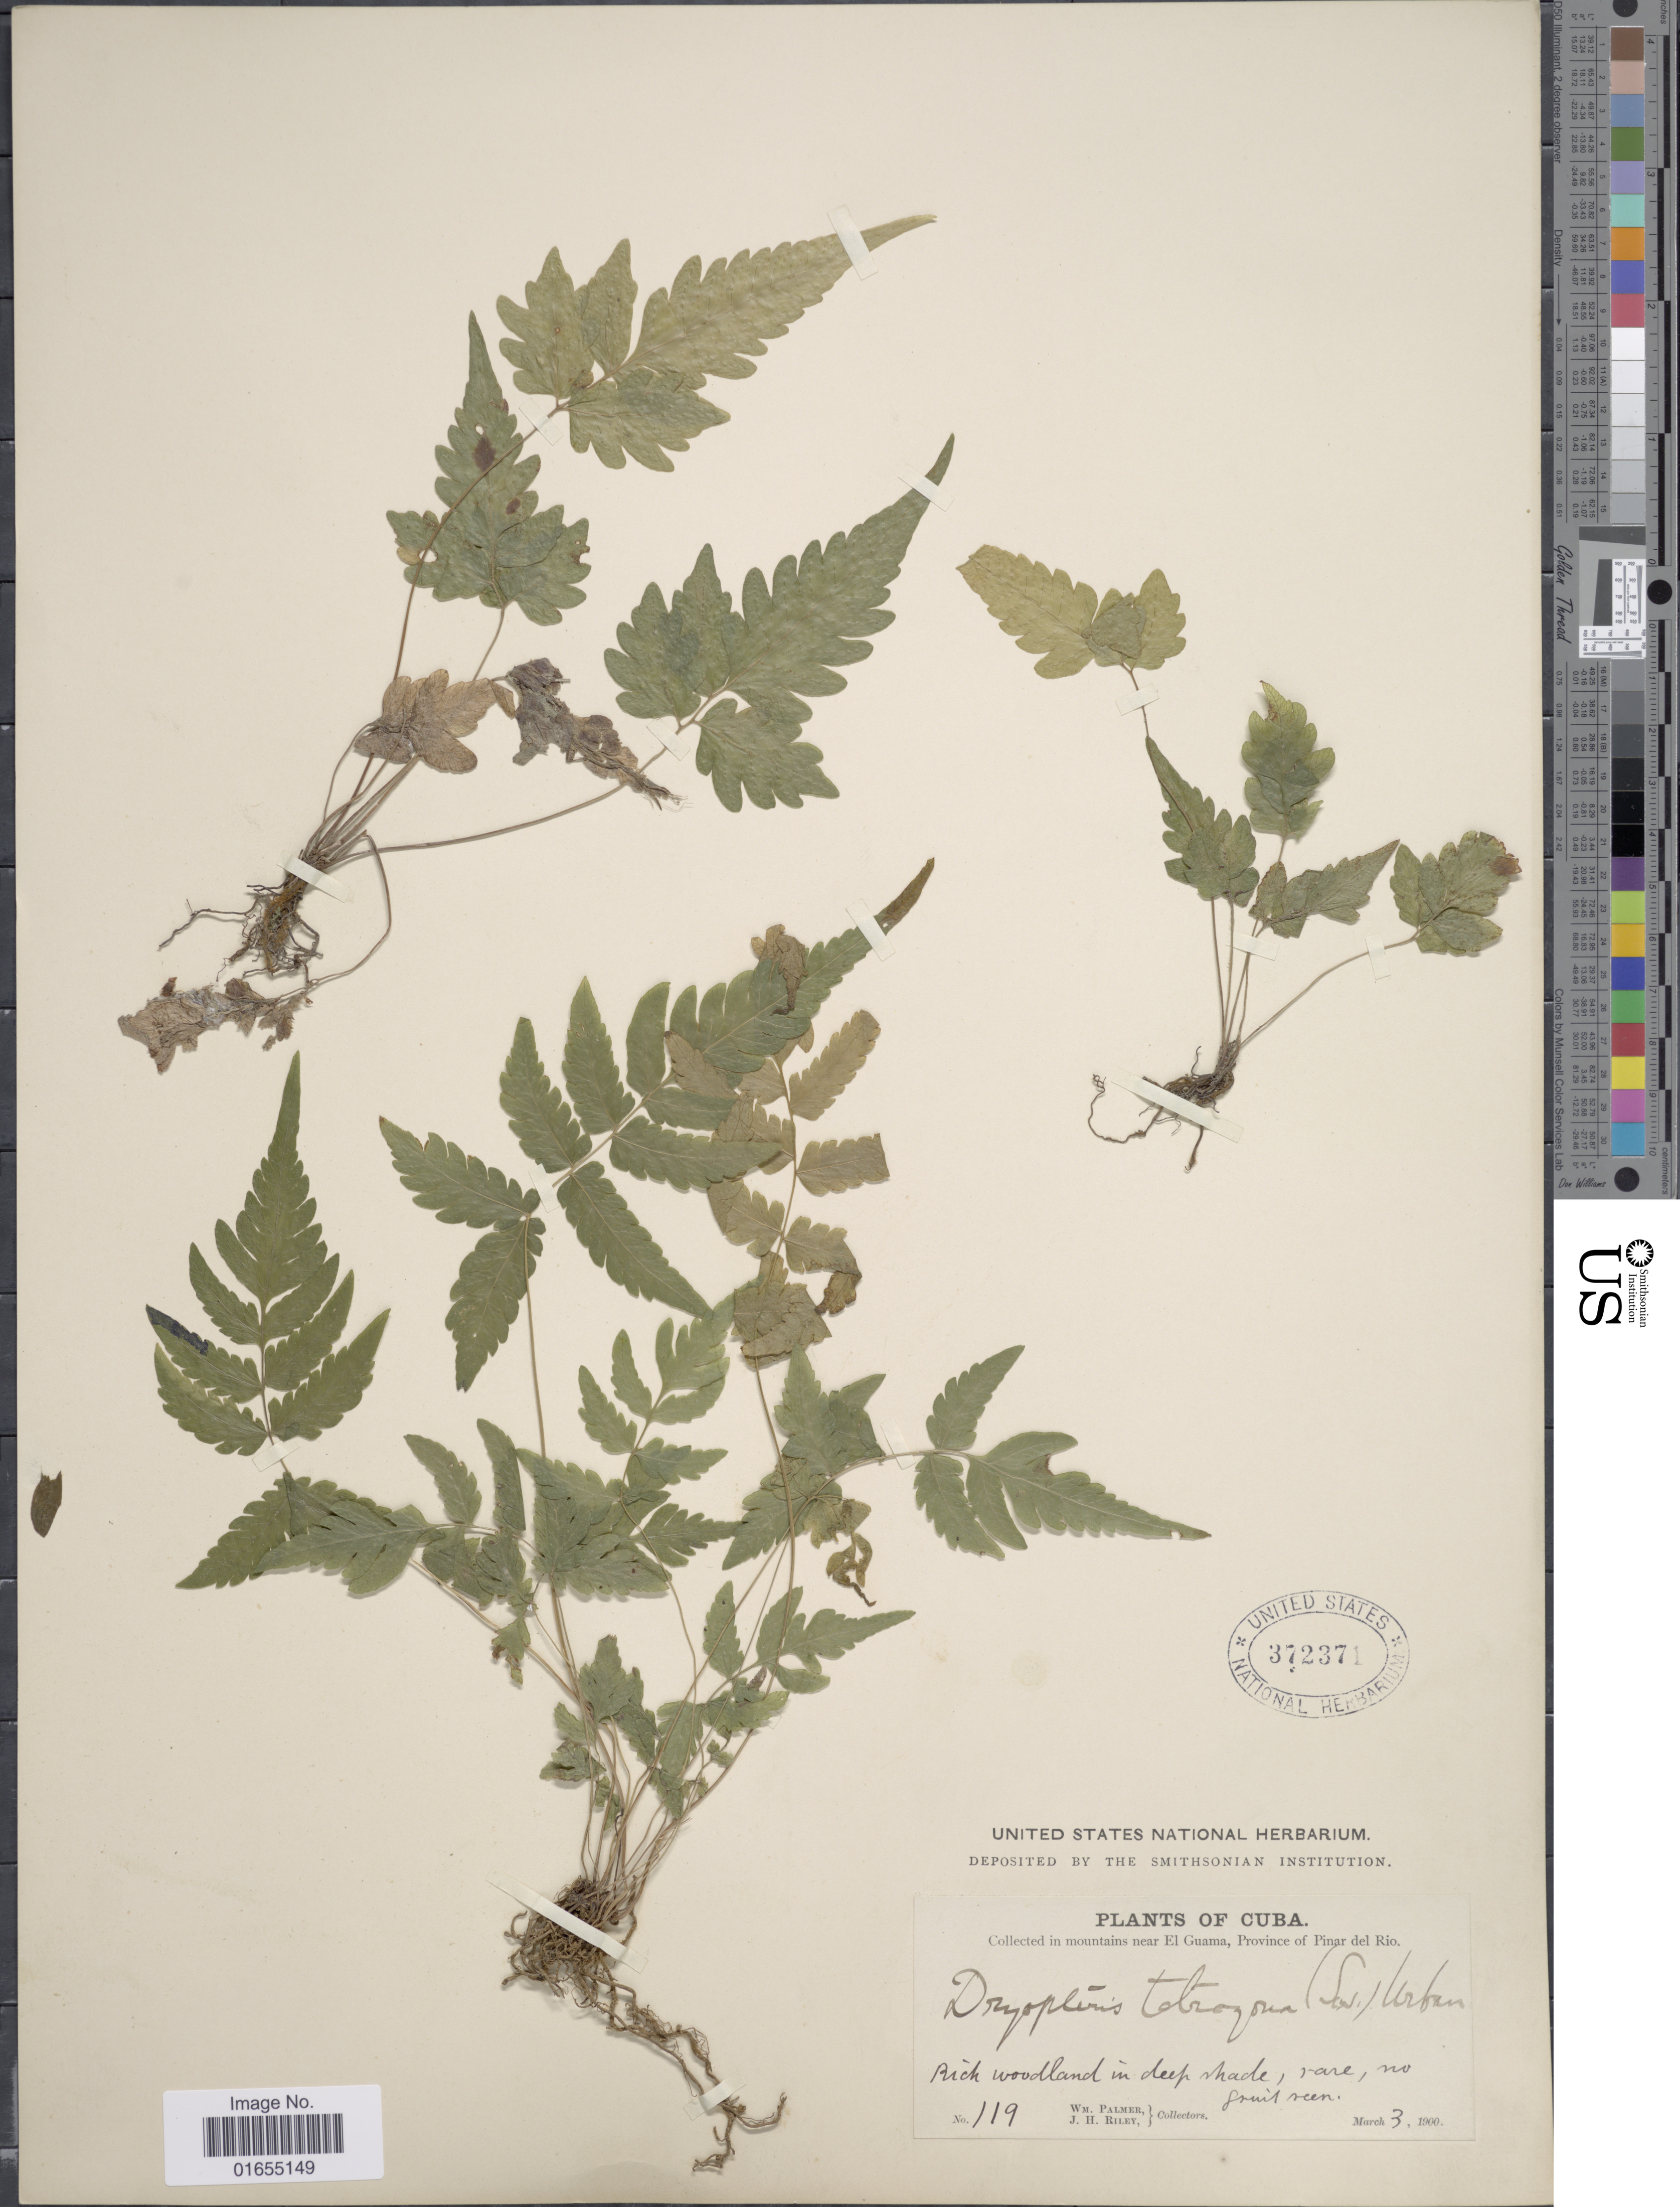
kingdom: Plantae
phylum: Tracheophyta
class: Polypodiopsida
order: Polypodiales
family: Thelypteridaceae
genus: Goniopteris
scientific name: Goniopteris subtetragona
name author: (Link) Vareschi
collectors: W. Palmer & J. H. Riley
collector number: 119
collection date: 1900-03-03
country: Cuba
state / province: Pinar del Río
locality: Mountains near El Guama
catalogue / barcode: US 372371